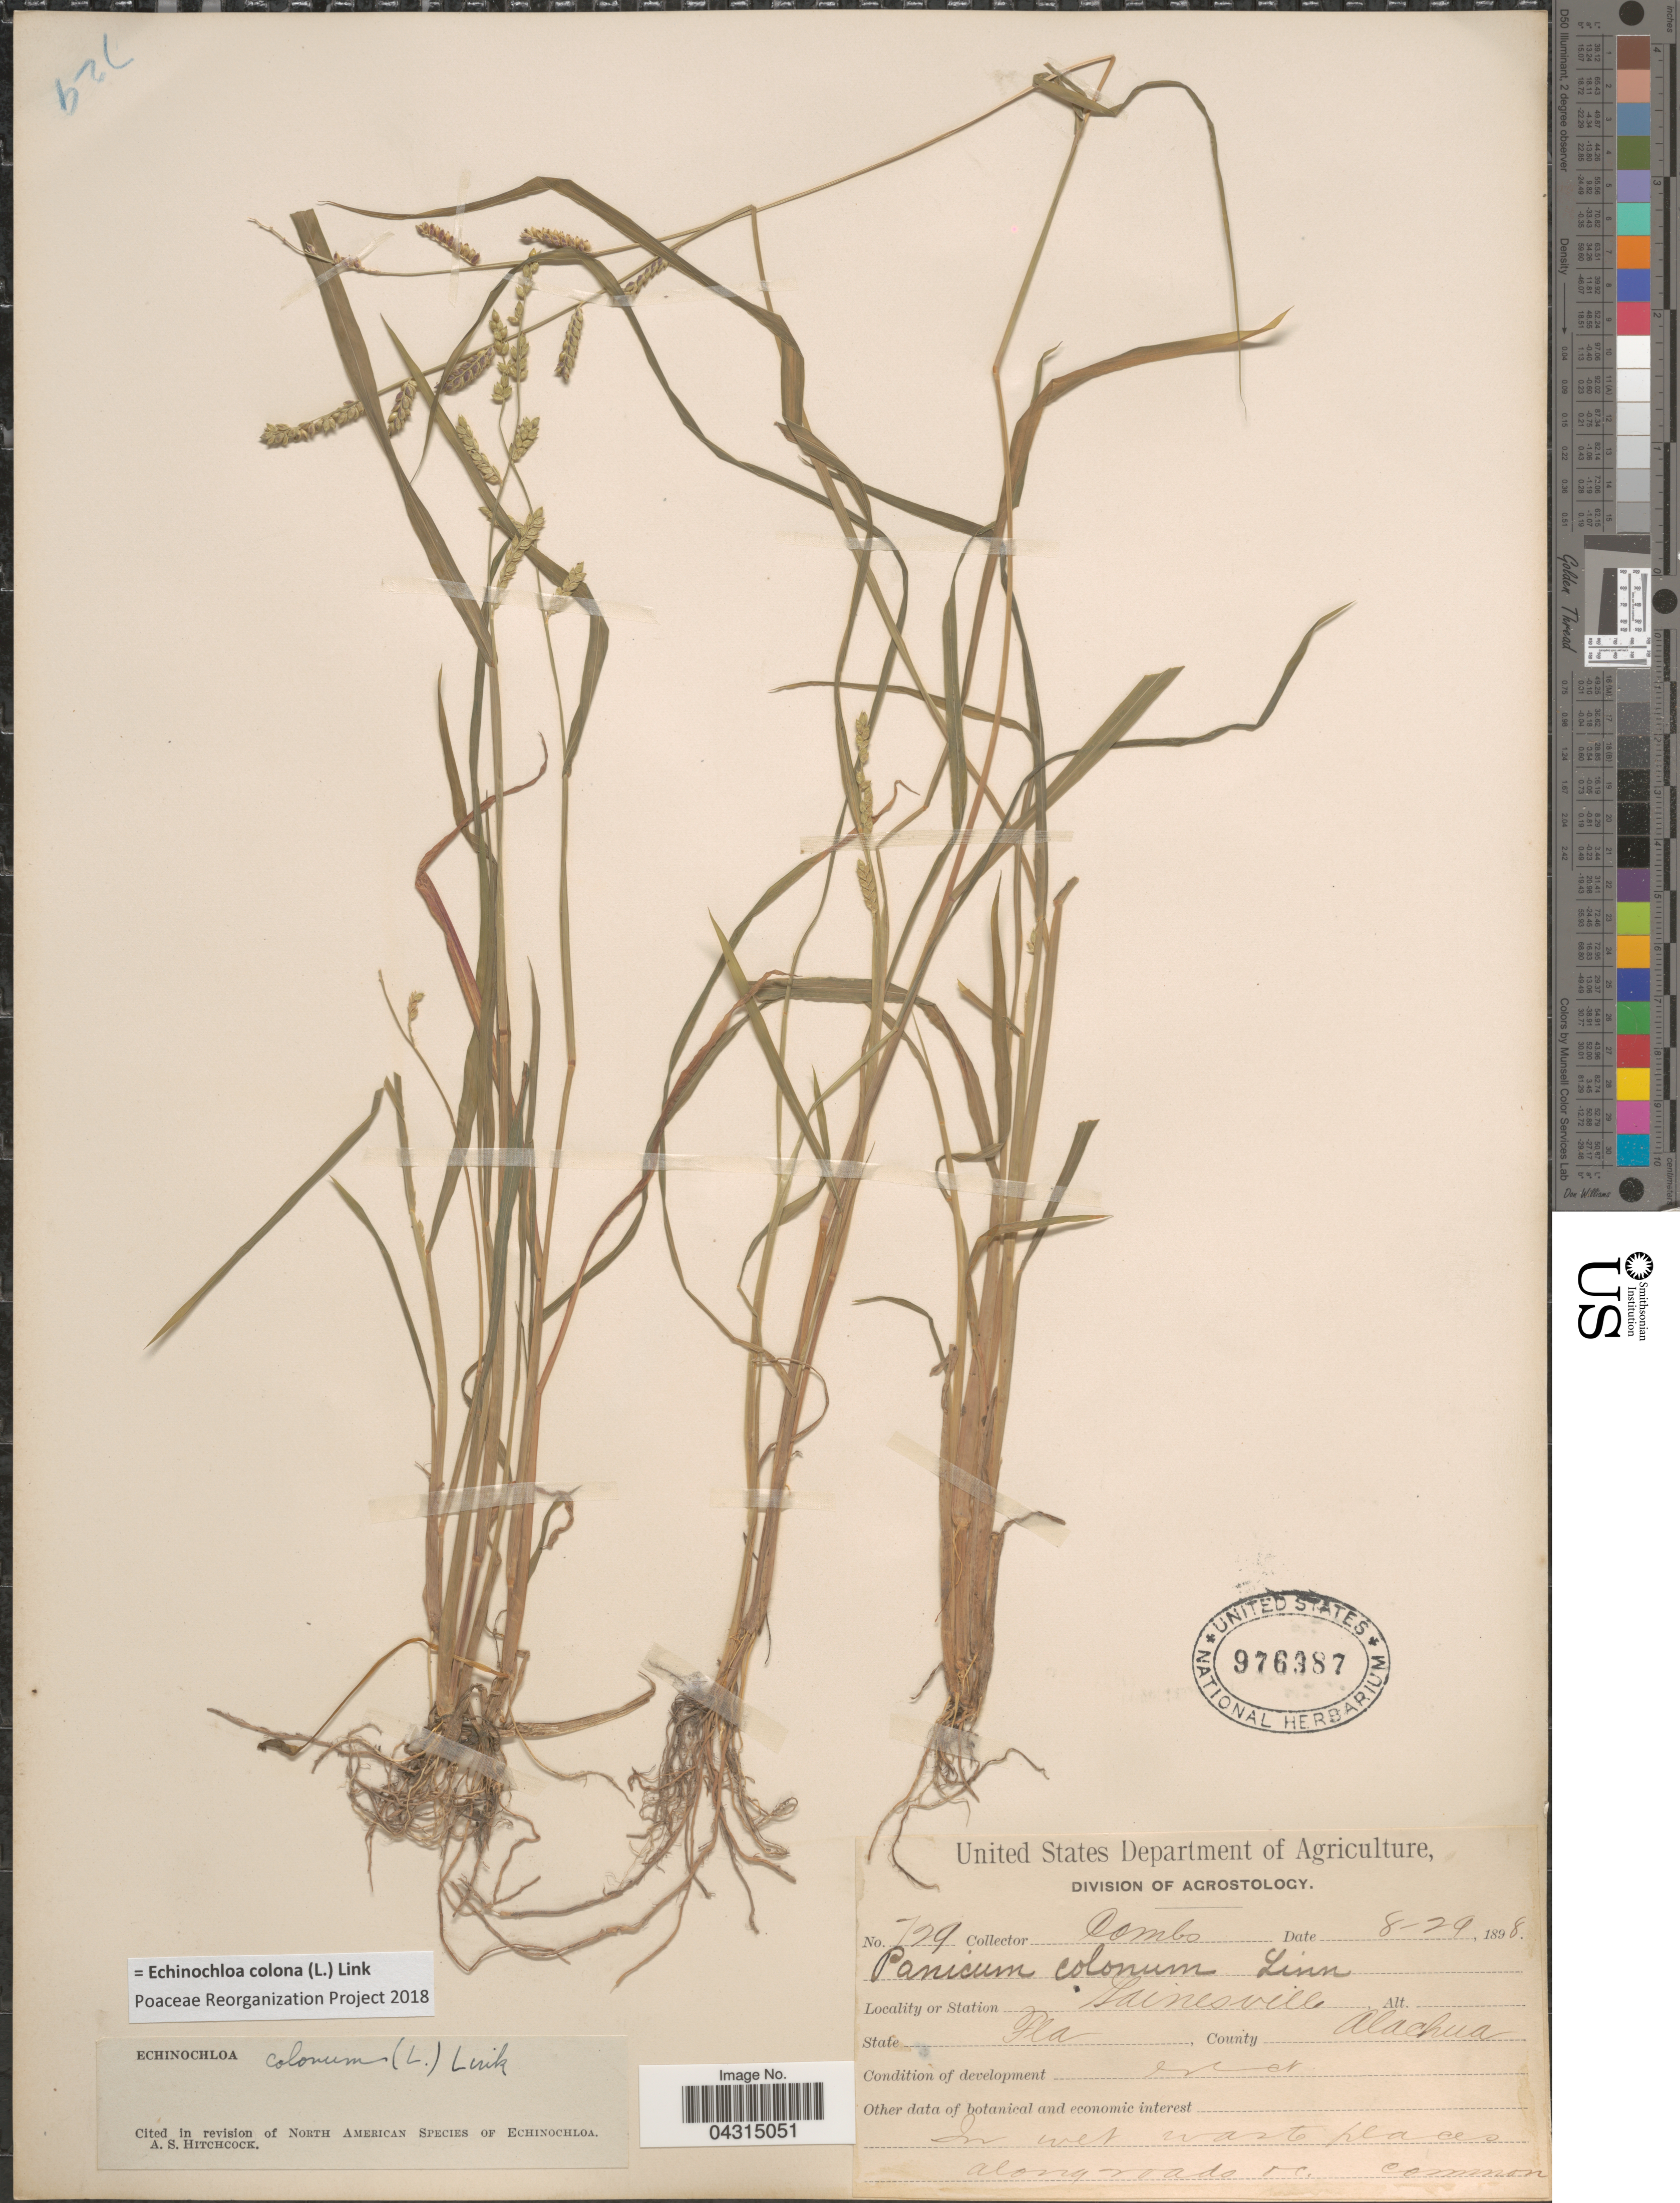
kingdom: Plantae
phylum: Tracheophyta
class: Liliopsida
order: Poales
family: Poaceae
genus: Echinochloa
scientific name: Echinochloa colona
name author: (L.) Link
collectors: -. Combs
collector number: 729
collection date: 1898-08-29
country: United States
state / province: Florida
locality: Station Gainesville. County Alachua.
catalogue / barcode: US 976387